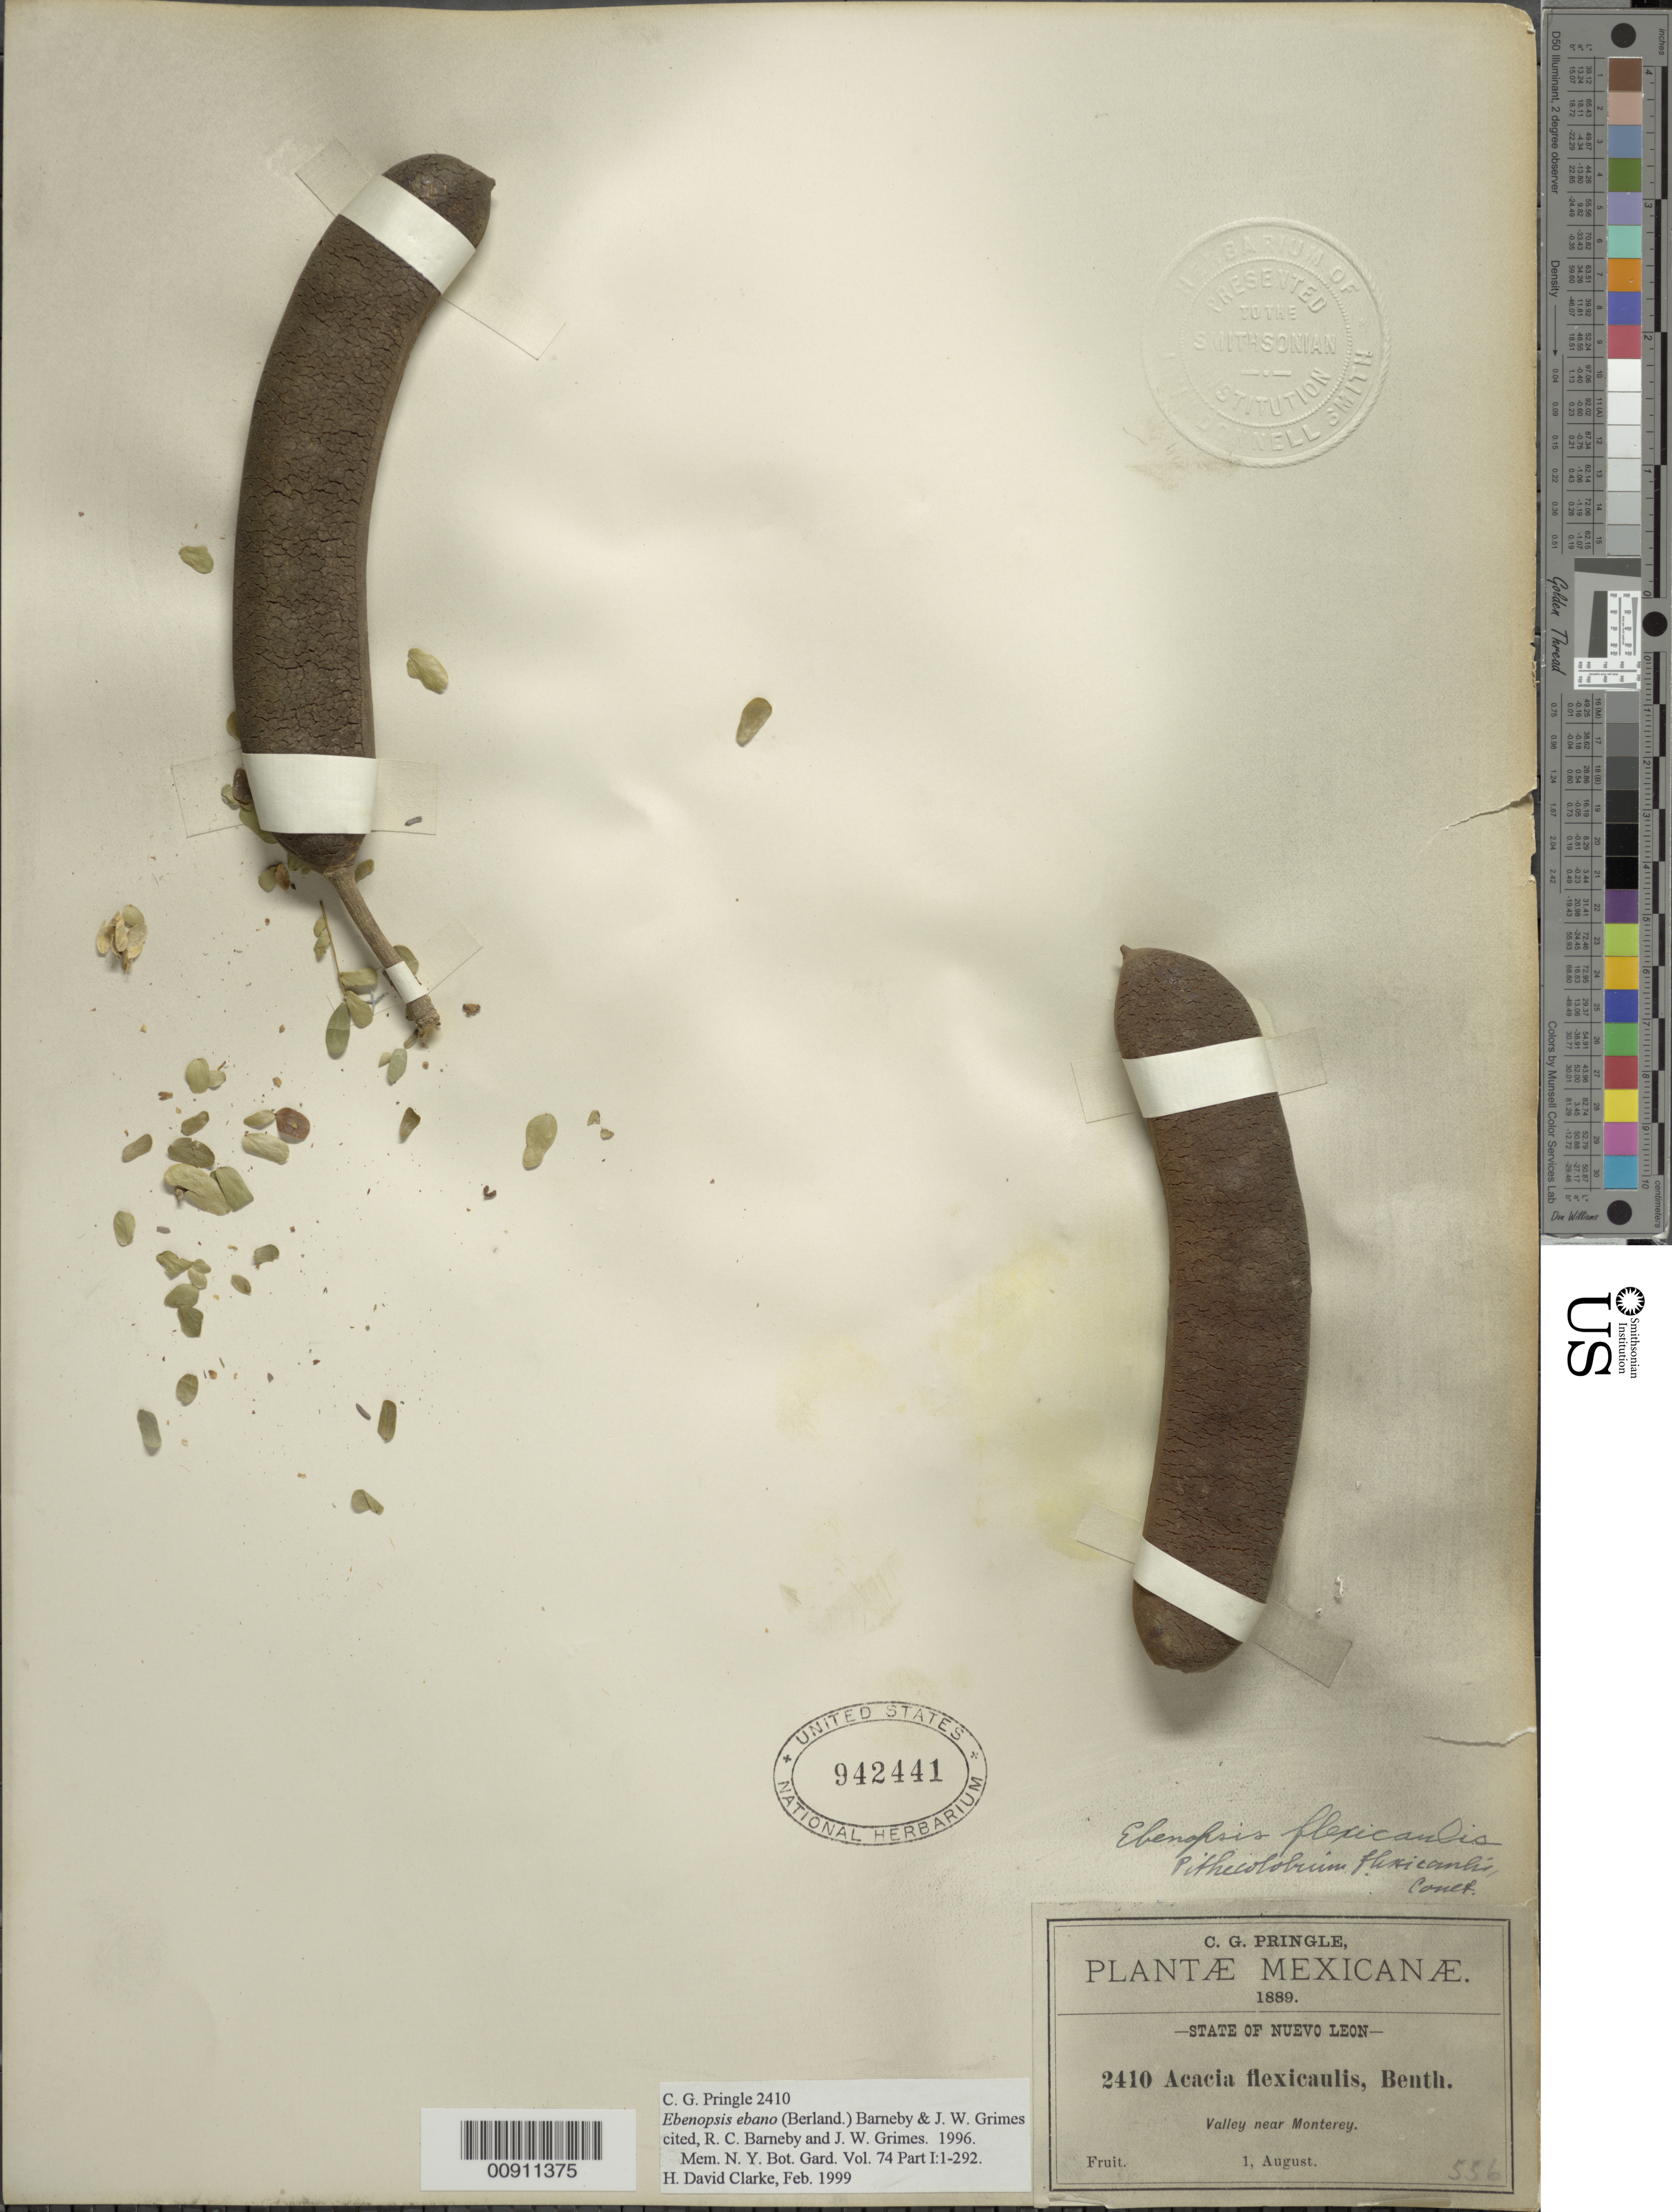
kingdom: Plantae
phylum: Tracheophyta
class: Magnoliopsida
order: Fabales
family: Fabaceae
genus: Ebenopsis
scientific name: Ebenopsis ebano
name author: (Berland.) Barneby & J.W. Grimes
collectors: C. G. Pringle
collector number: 2410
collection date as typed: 01 Aug 1889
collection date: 1889-08-01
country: Mexico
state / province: Nuevo León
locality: Valley near Monterrey, State of Nuevo León.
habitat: Valley.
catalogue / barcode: US 942441